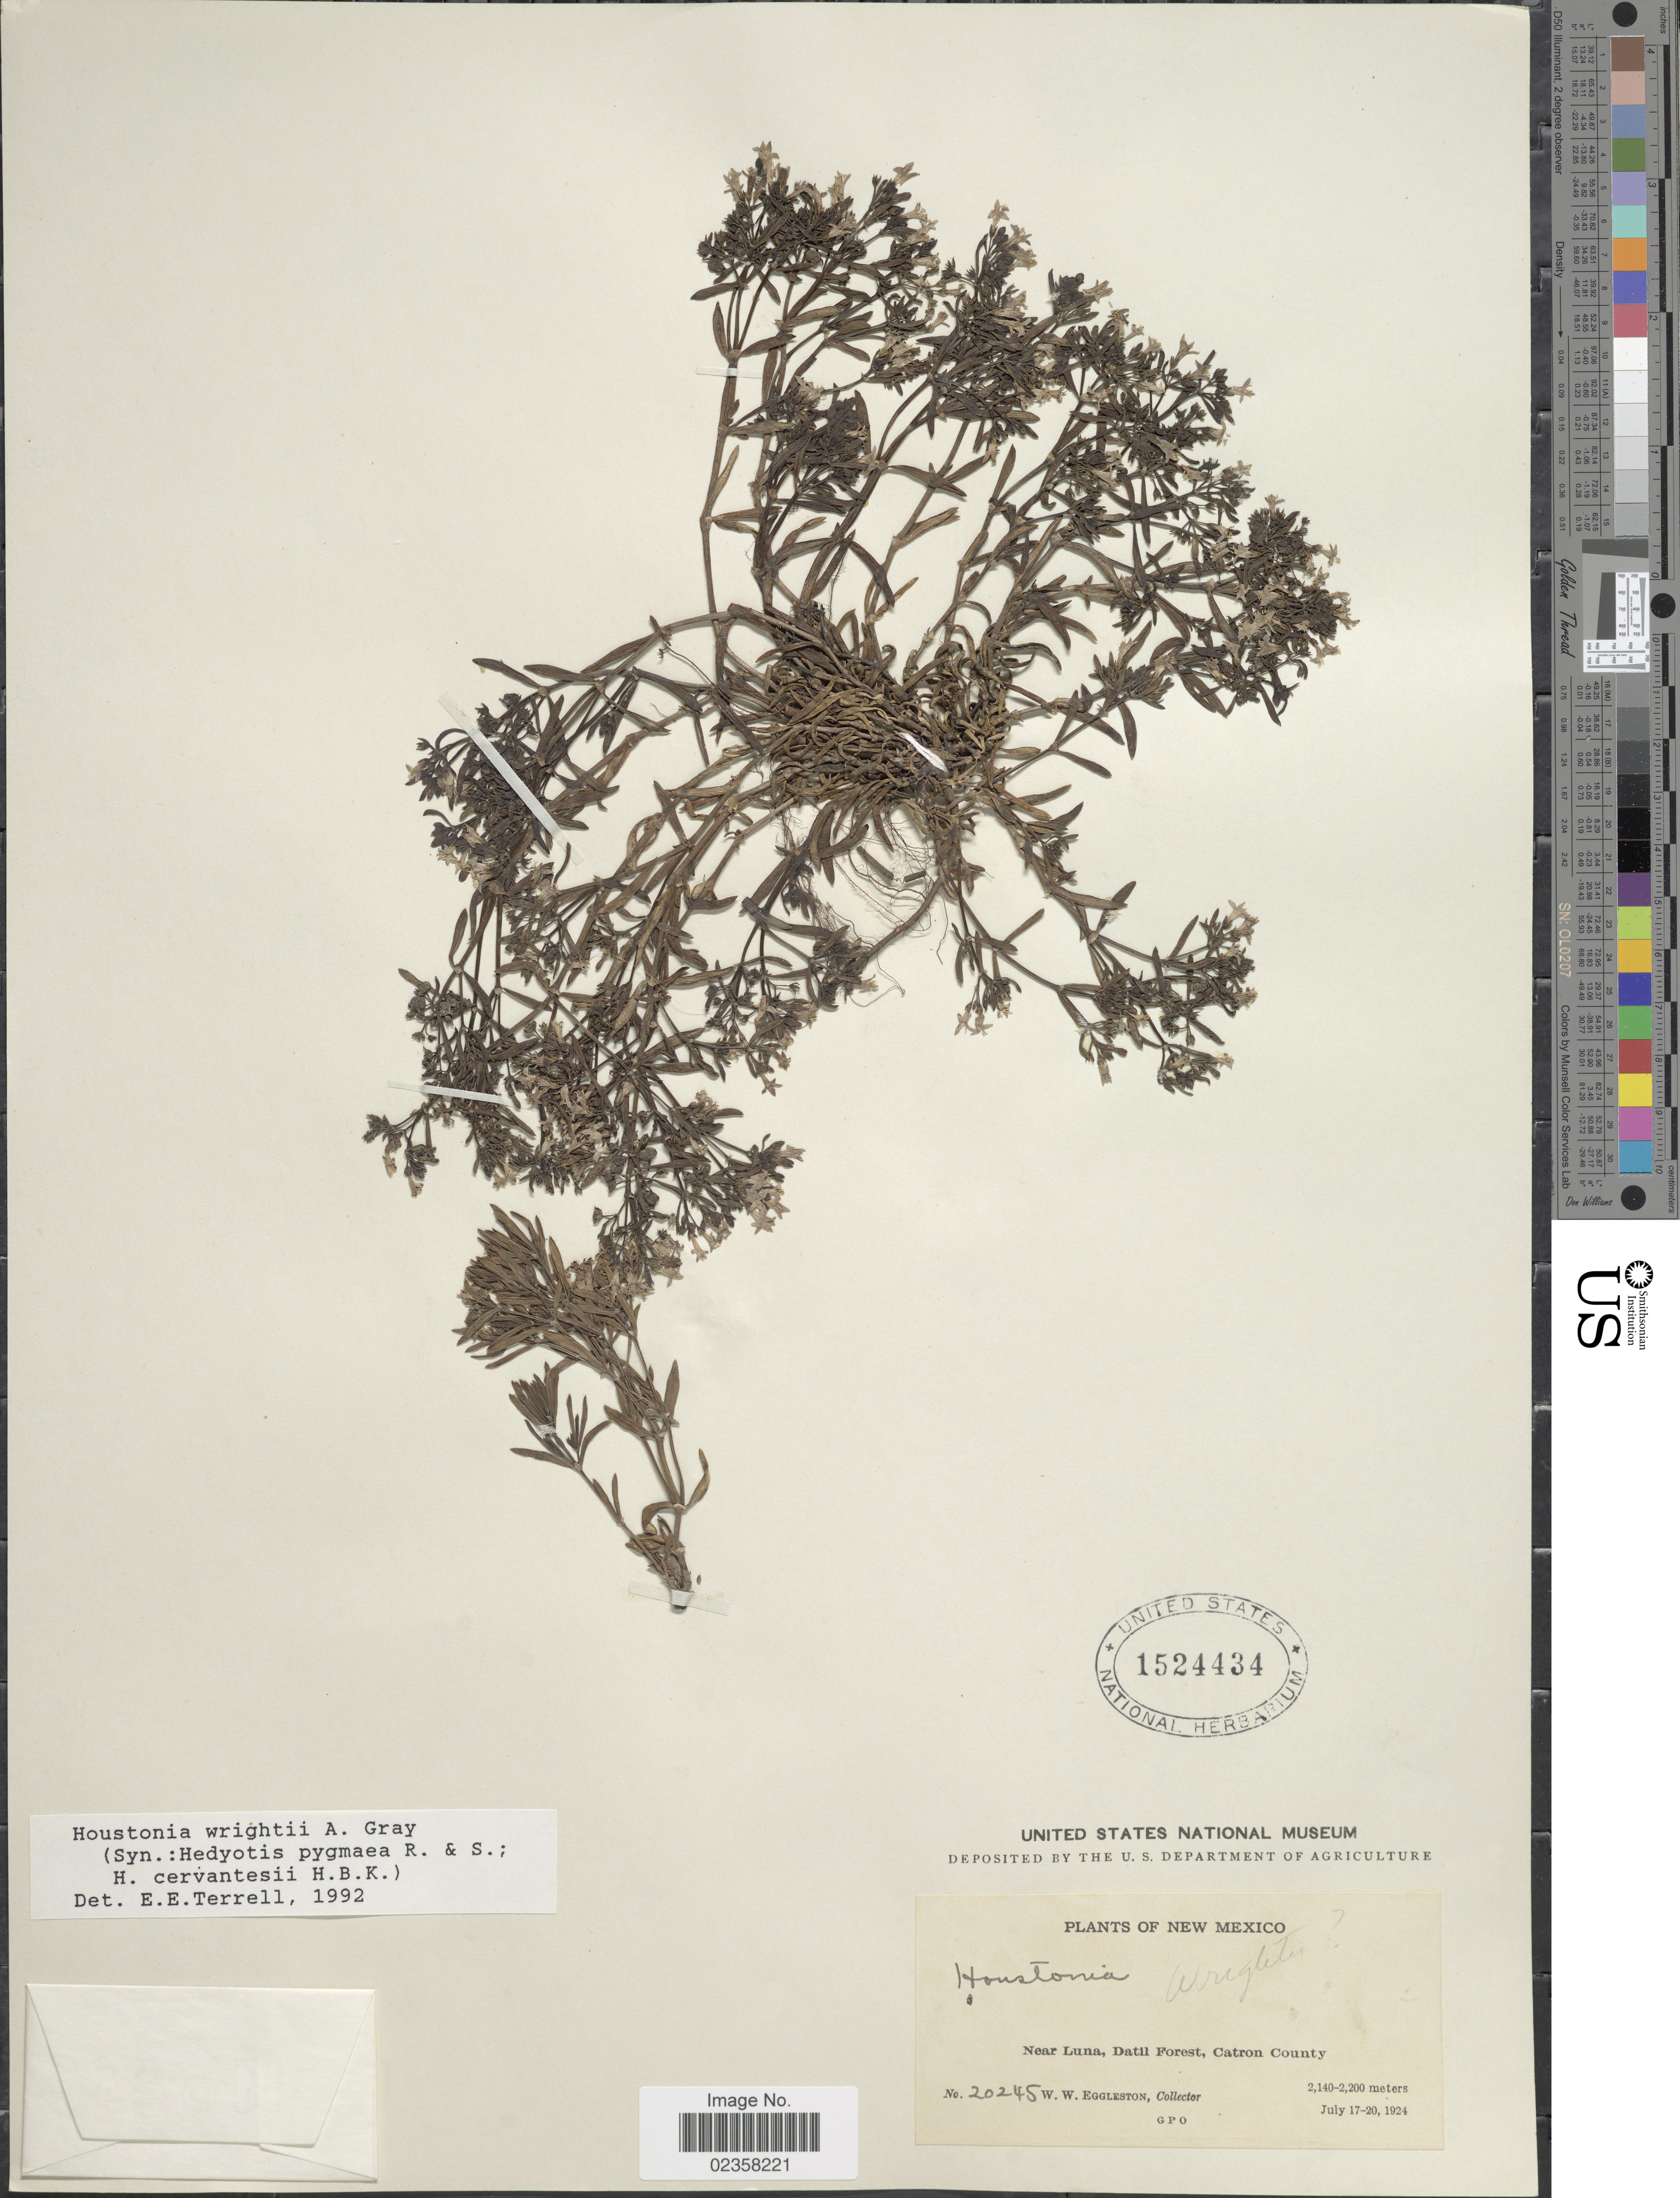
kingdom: Plantae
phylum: Tracheophyta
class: Magnoliopsida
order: Gentianales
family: Rubiaceae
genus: Houstonia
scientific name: Houstonia wrightii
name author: (A. Gray) A. Gray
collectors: W. W. Eggleston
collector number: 20245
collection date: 1924-07-17/1924-07-20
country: United States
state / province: New Mexico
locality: Near Luna, Datil Forest, Catron County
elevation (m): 2140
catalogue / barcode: US 1524434